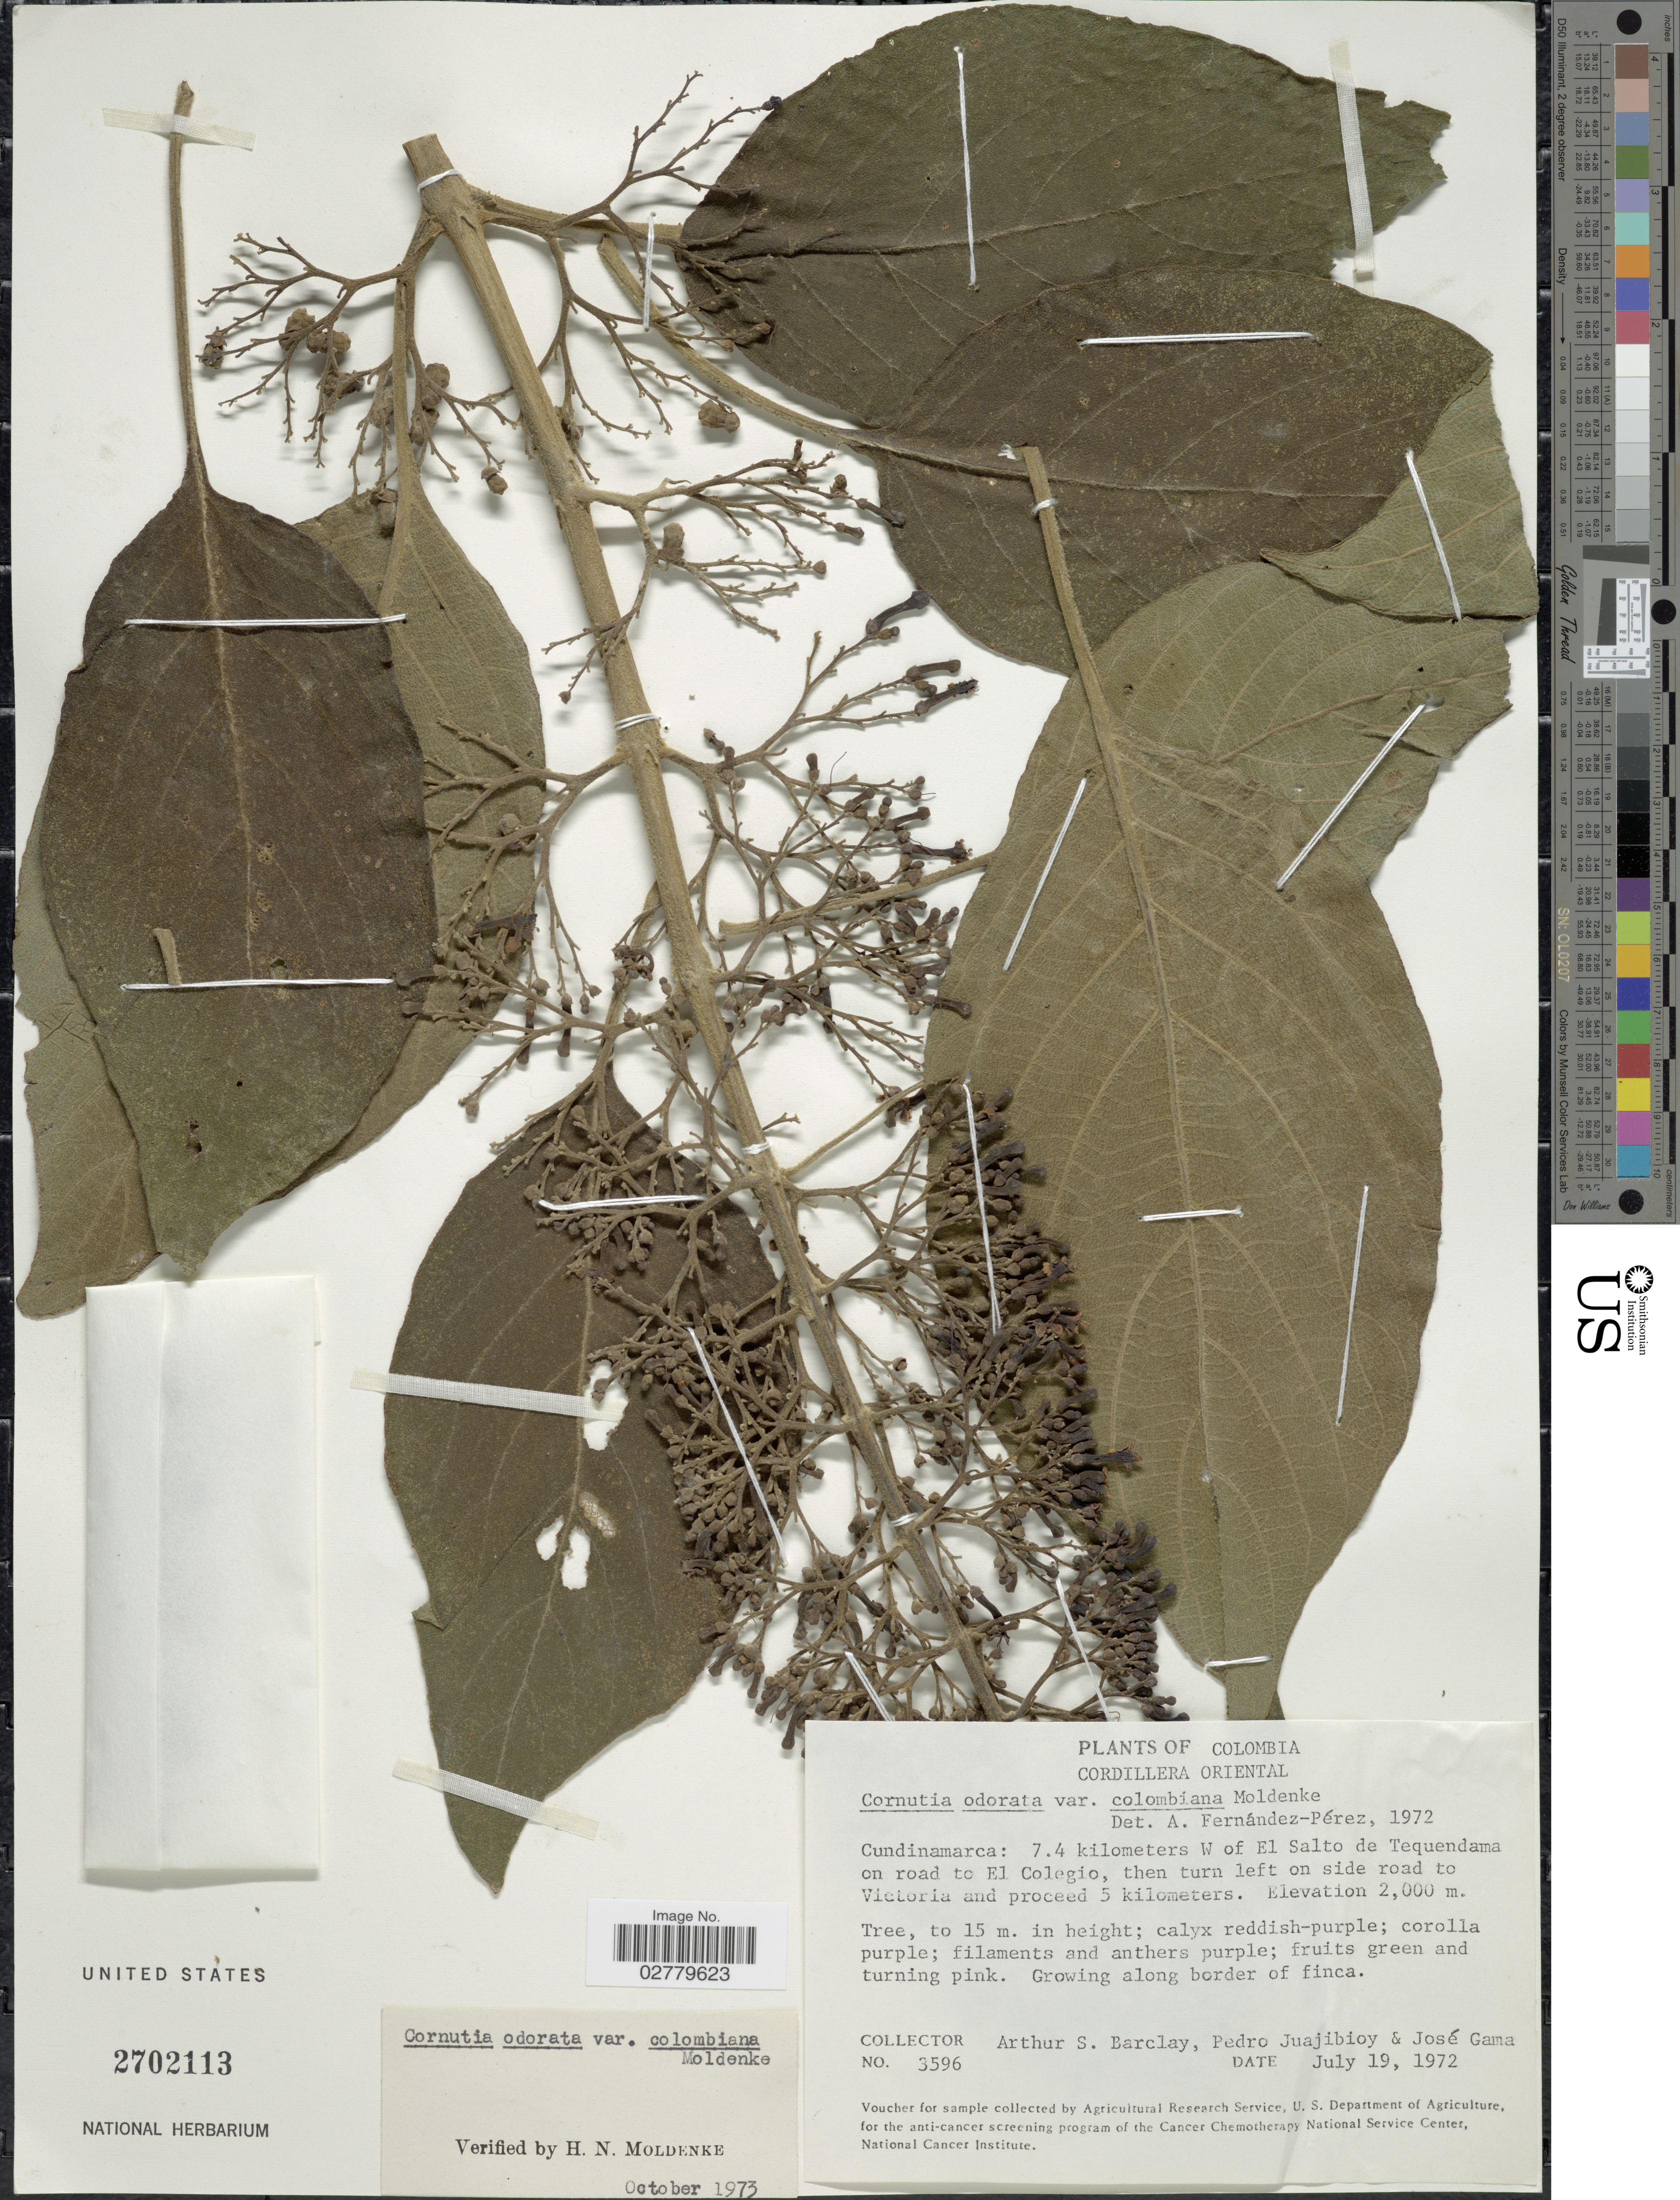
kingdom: Plantae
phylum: Tracheophyta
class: Magnoliopsida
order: Lamiales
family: Lamiaceae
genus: Cornutia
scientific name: Cornutia odorata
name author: (Poepp.) Schauer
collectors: A. S. Barclay, P. Juajibioy & J. Gama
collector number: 3596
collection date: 1972-07-19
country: Colombia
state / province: Cundinamarca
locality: Cordillera Oriental. 7.4 kilometers W of El Salto de Tequendama on road to El Colegio, then turn left on side road to Victoria and proceed 5 kilometers.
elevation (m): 2000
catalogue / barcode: US 2702113